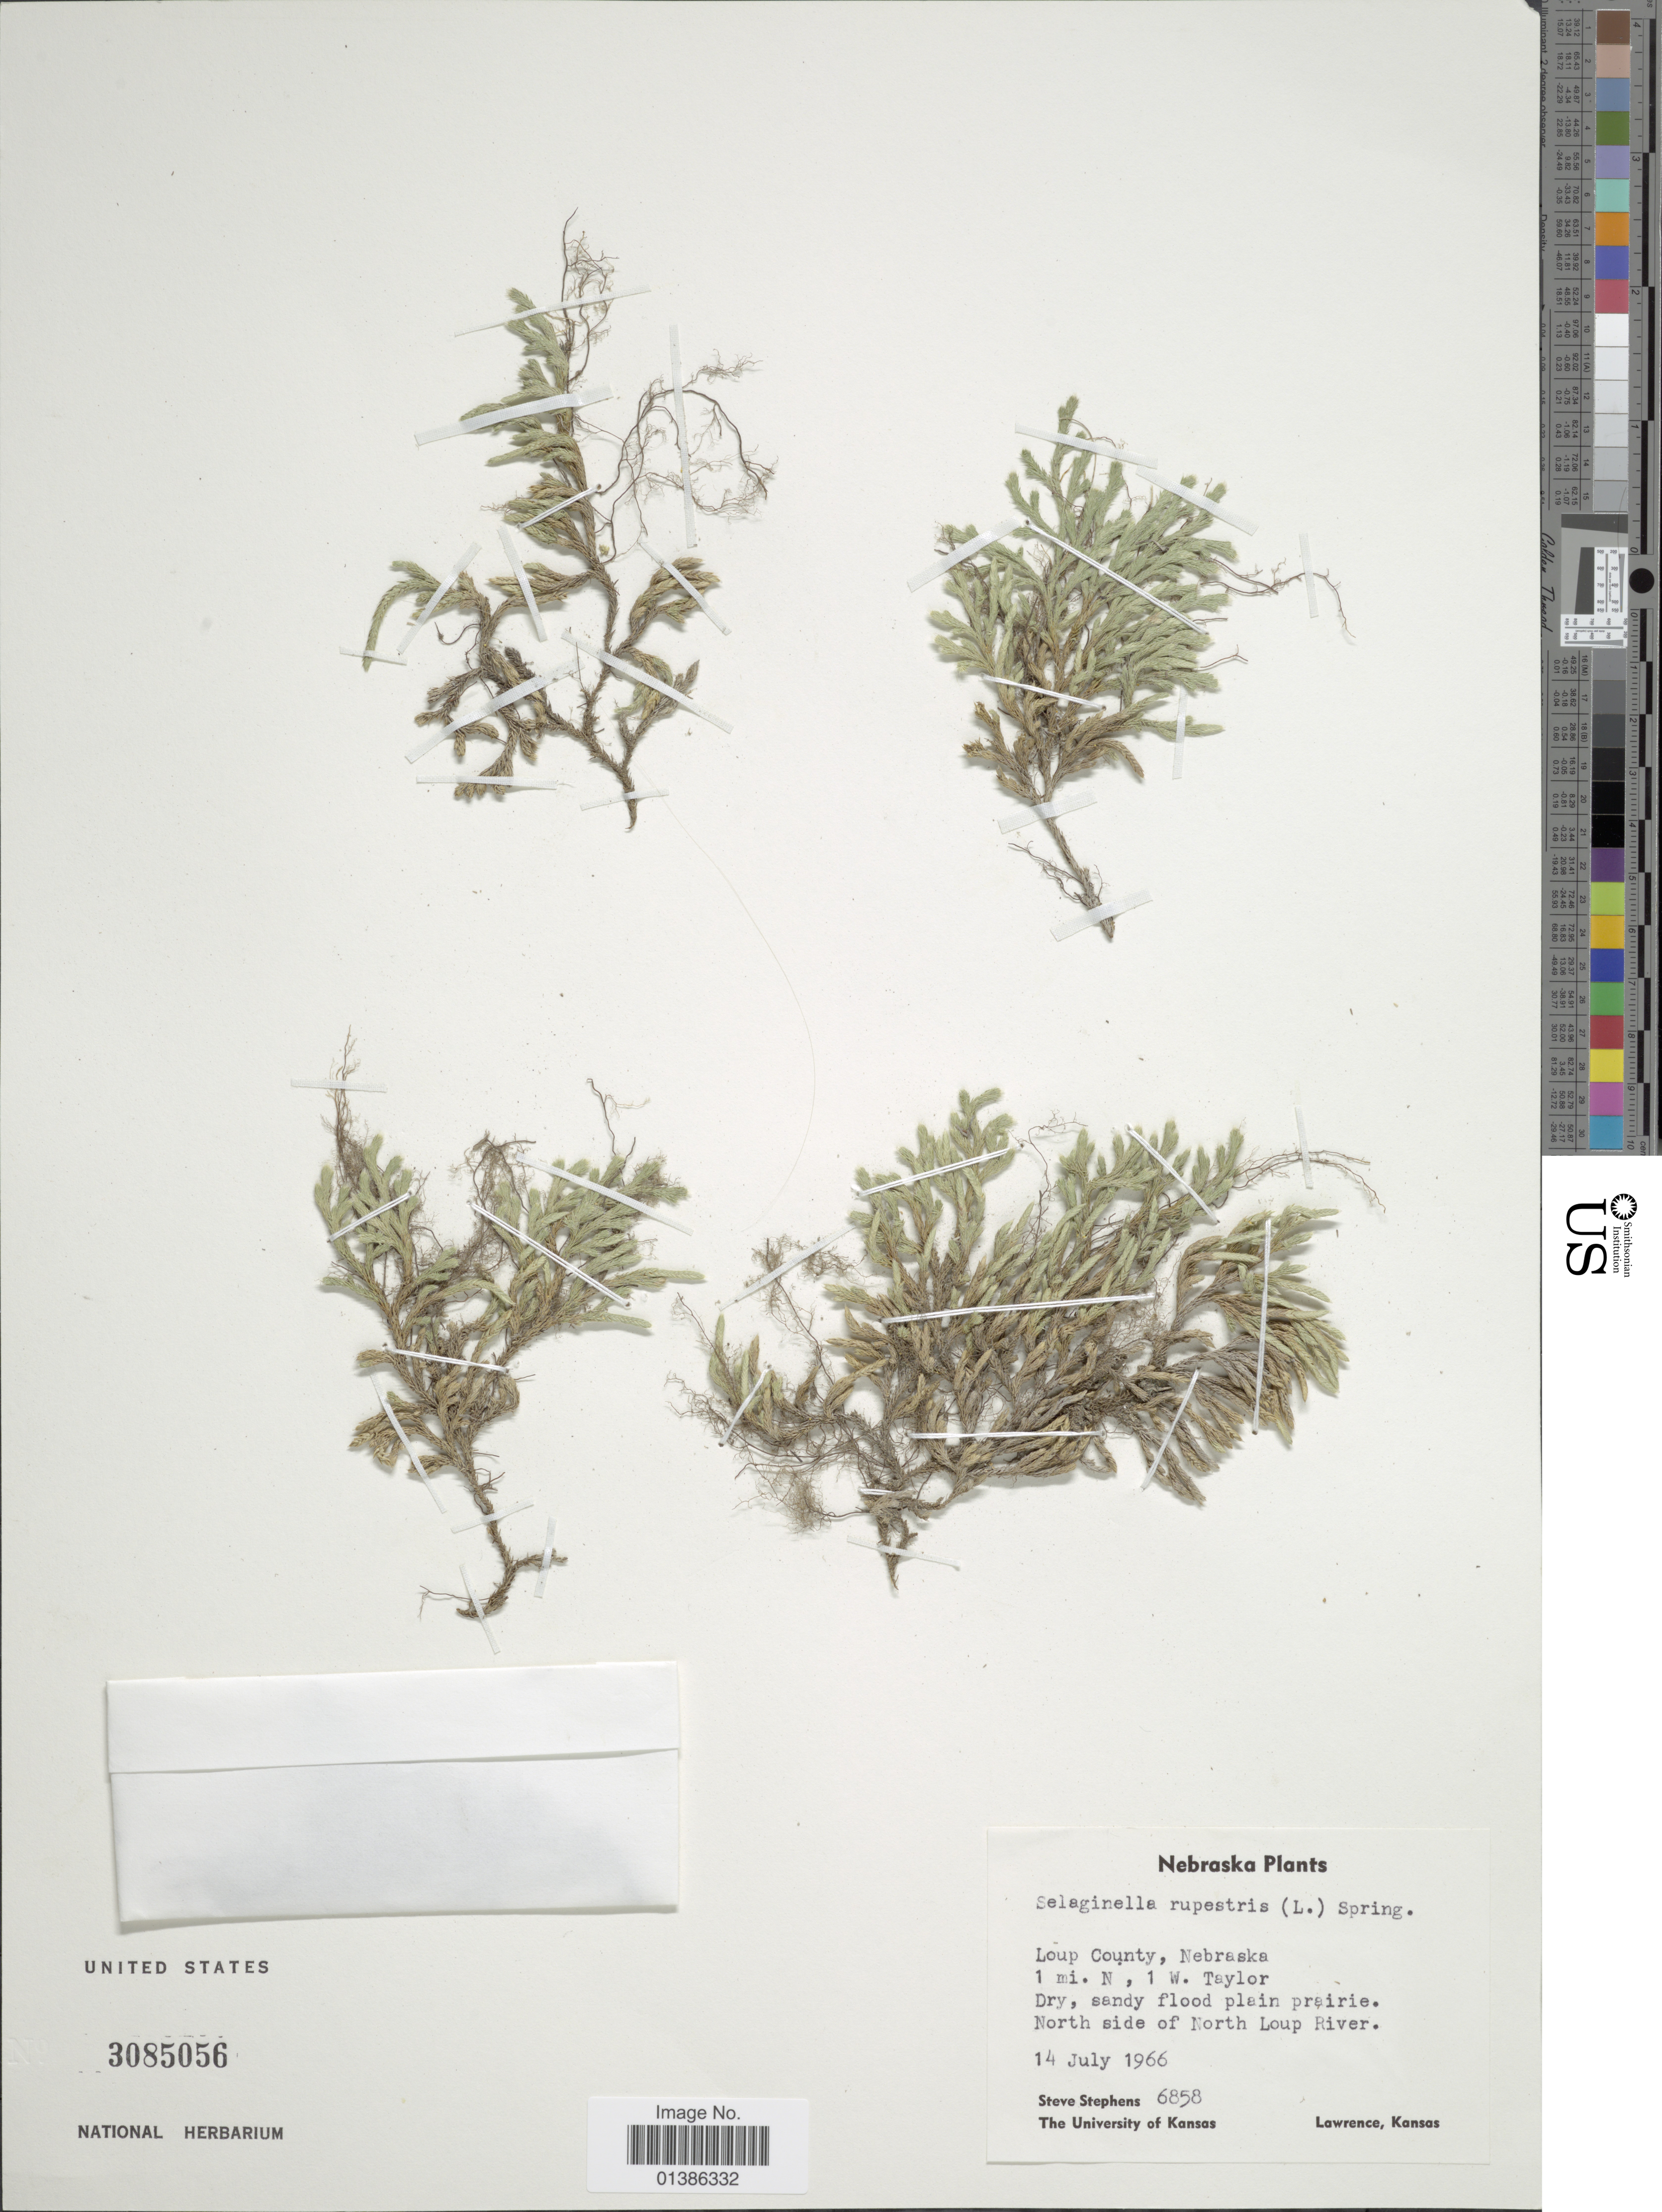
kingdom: Plantae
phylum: Tracheophyta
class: Lycopodiopsida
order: Selaginellales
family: Selaginellaceae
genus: Selaginella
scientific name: Selaginella rupestris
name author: (L.) Spring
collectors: S. Stephens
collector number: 6858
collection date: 1966-07-14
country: United States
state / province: Nebraska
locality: Loup County, 1 mi. N, 1 W. Taylor. North side of North Loup River.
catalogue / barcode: US 3085056